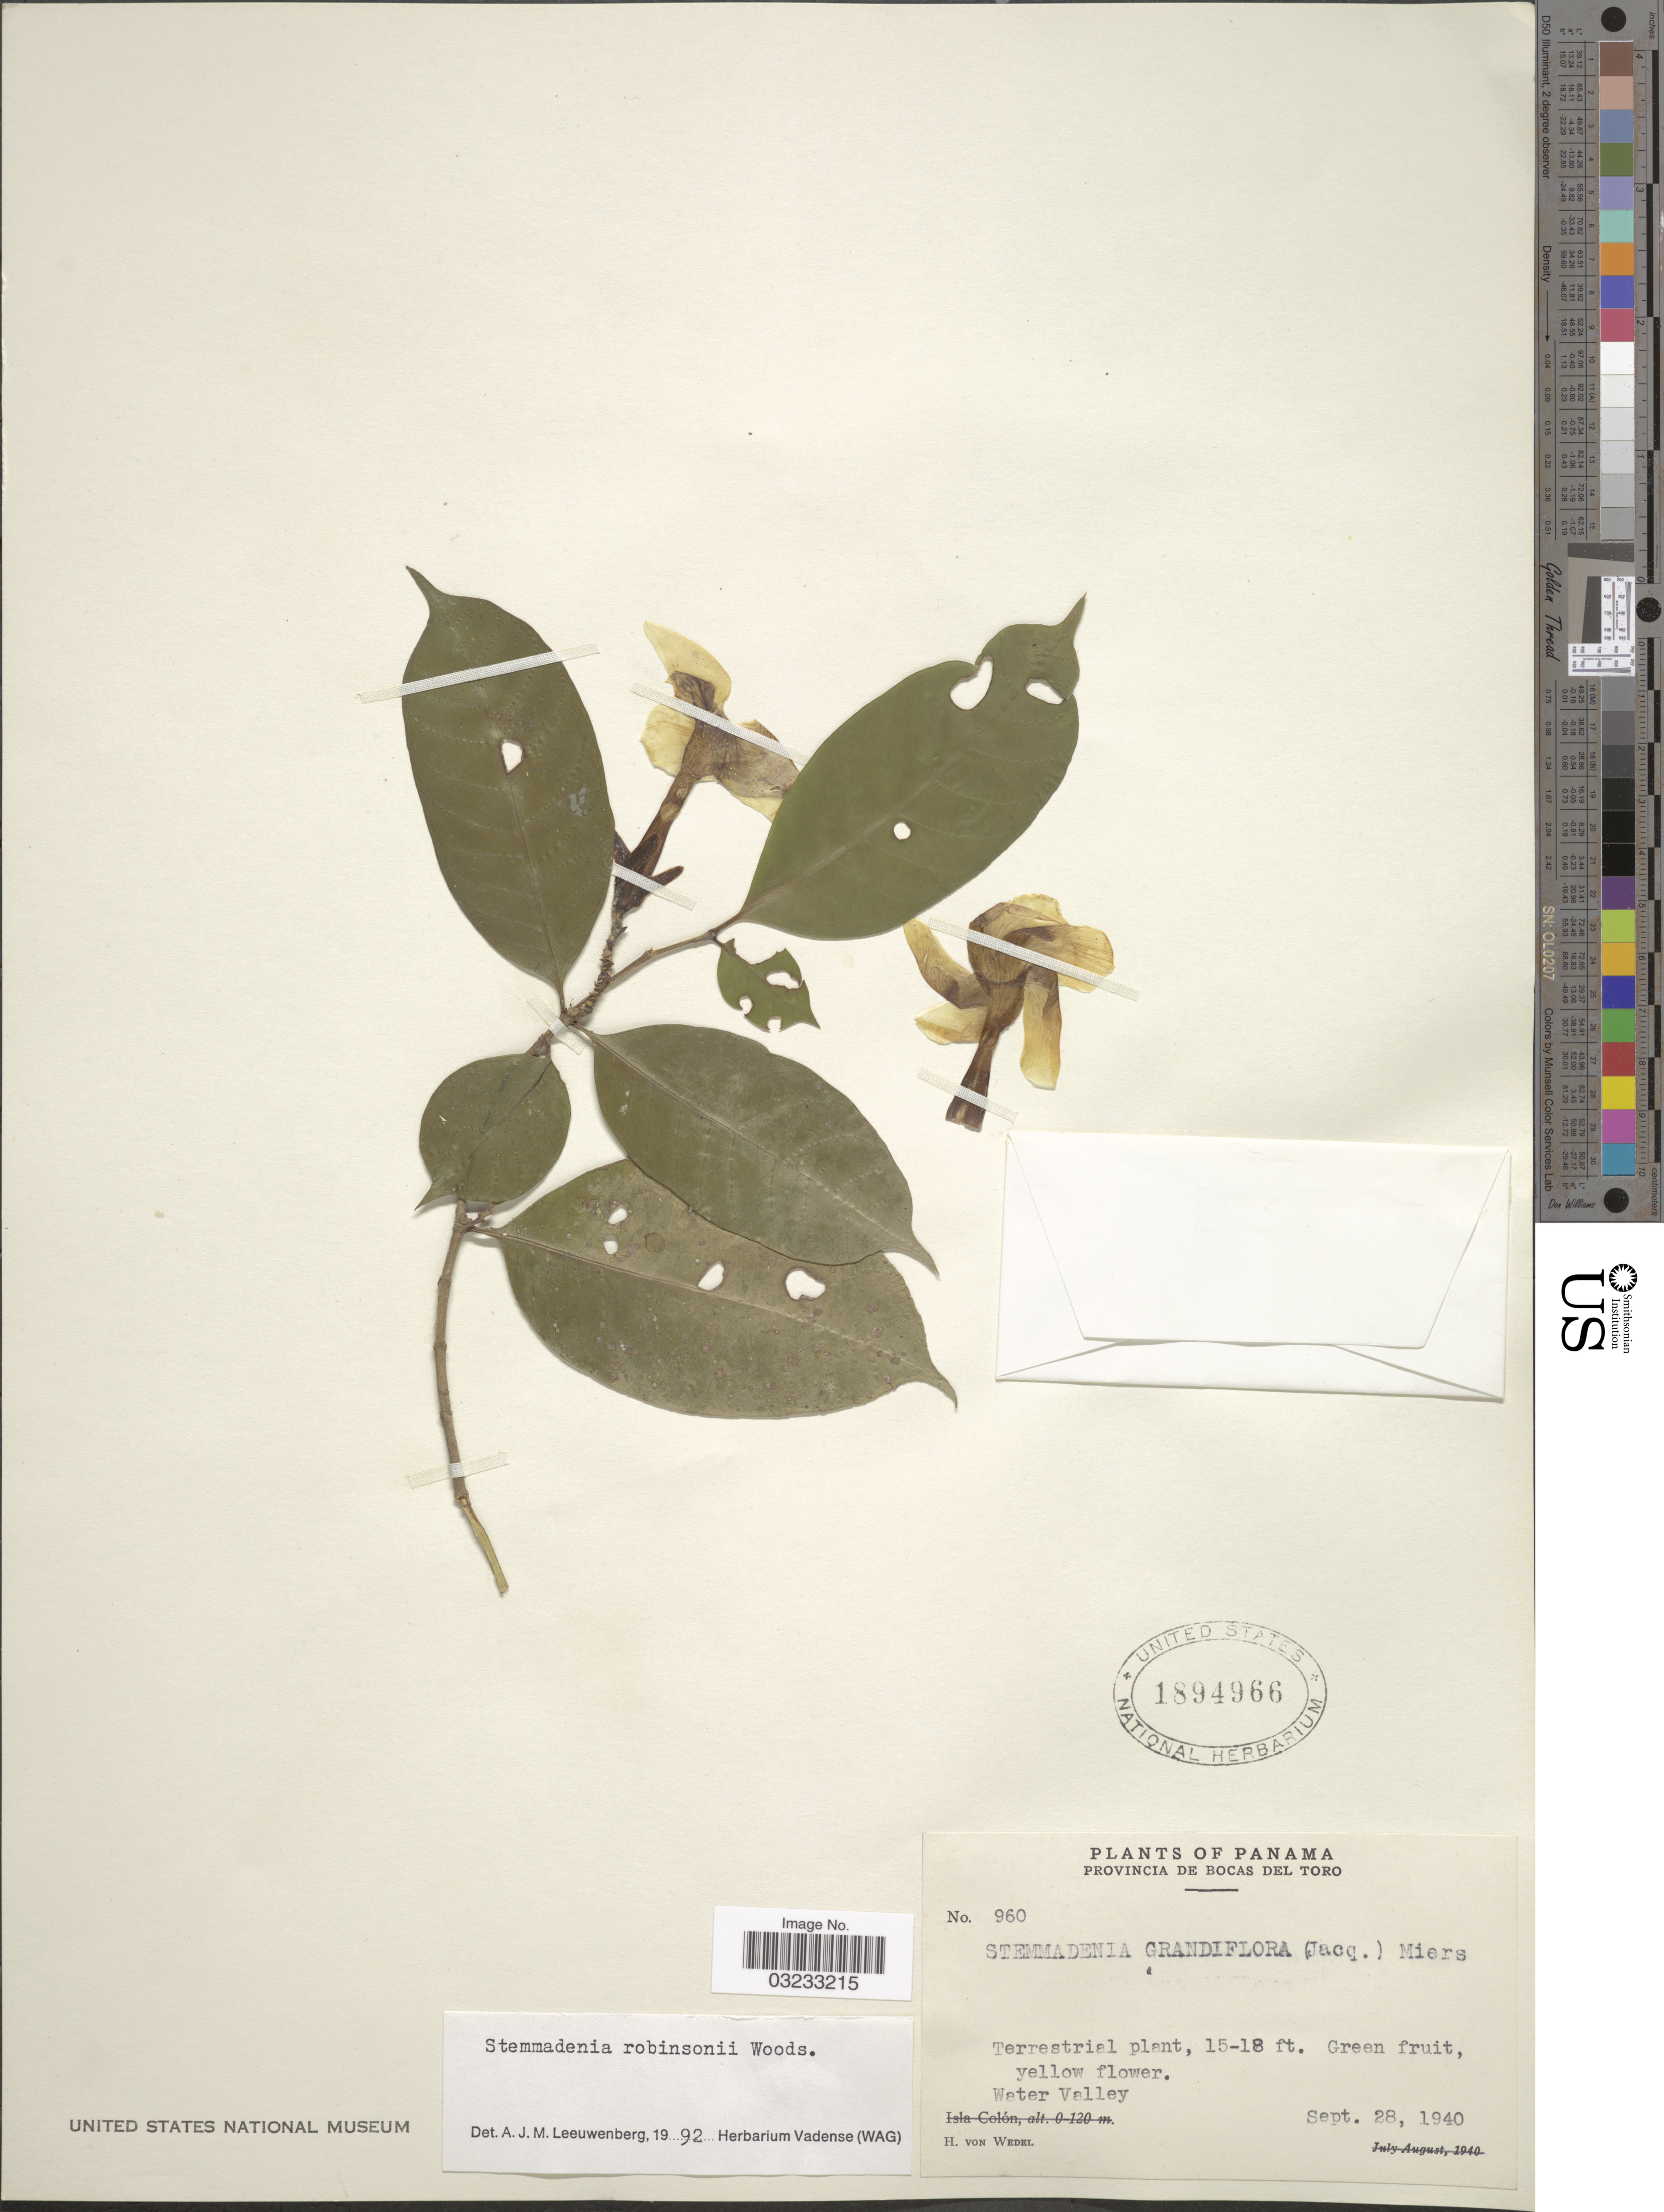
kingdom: Plantae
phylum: Tracheophyta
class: Magnoliopsida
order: Gentianales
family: Apocynaceae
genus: Stemmadenia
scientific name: Stemmadenia robinsonii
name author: Woodson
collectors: H. von Wedel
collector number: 960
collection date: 1940-09-28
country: Panama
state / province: Bocas del Toro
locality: Water Valley.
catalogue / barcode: US 1894966